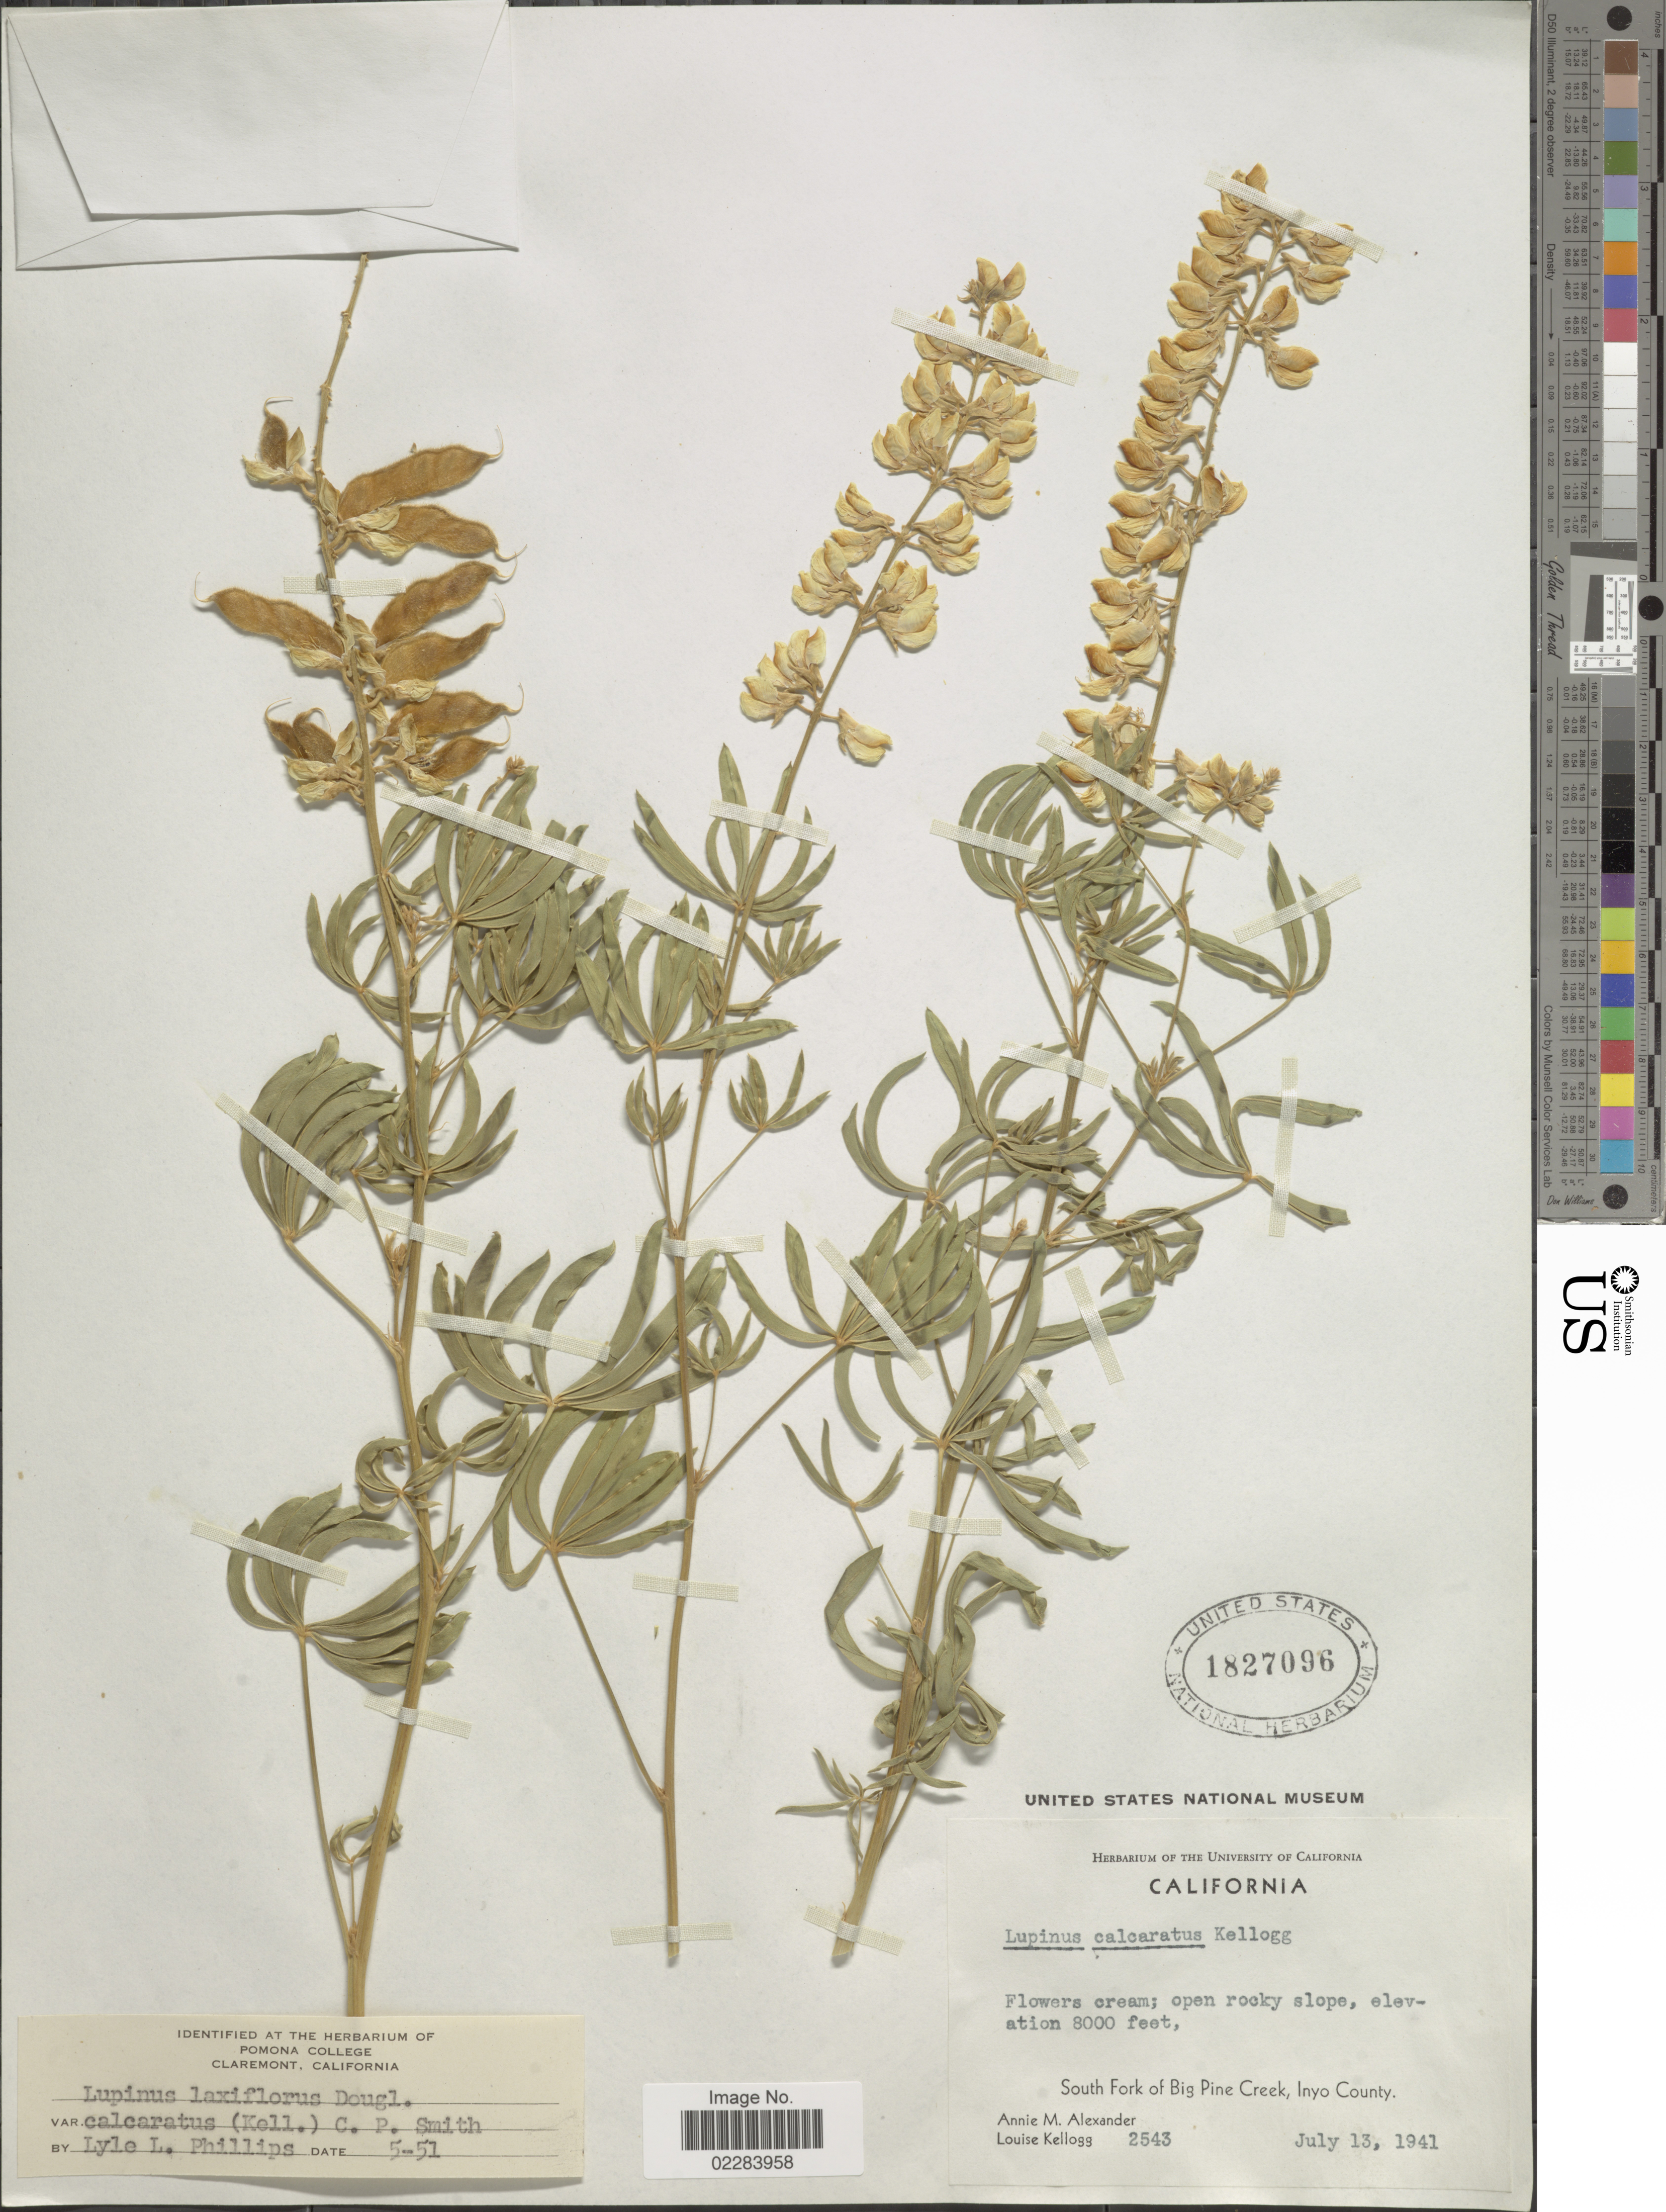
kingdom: Plantae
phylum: Tracheophyta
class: Magnoliopsida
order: Fabales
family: Fabaceae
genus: Lupinus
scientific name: Lupinus arbustus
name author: Lindl.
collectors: A. M. Alexander & L. Kellogg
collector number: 2543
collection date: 1941-07-13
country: United States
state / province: California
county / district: Inyo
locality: South Fork of Big Pine Creek, Inyo County.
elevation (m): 2438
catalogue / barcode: US 1827096